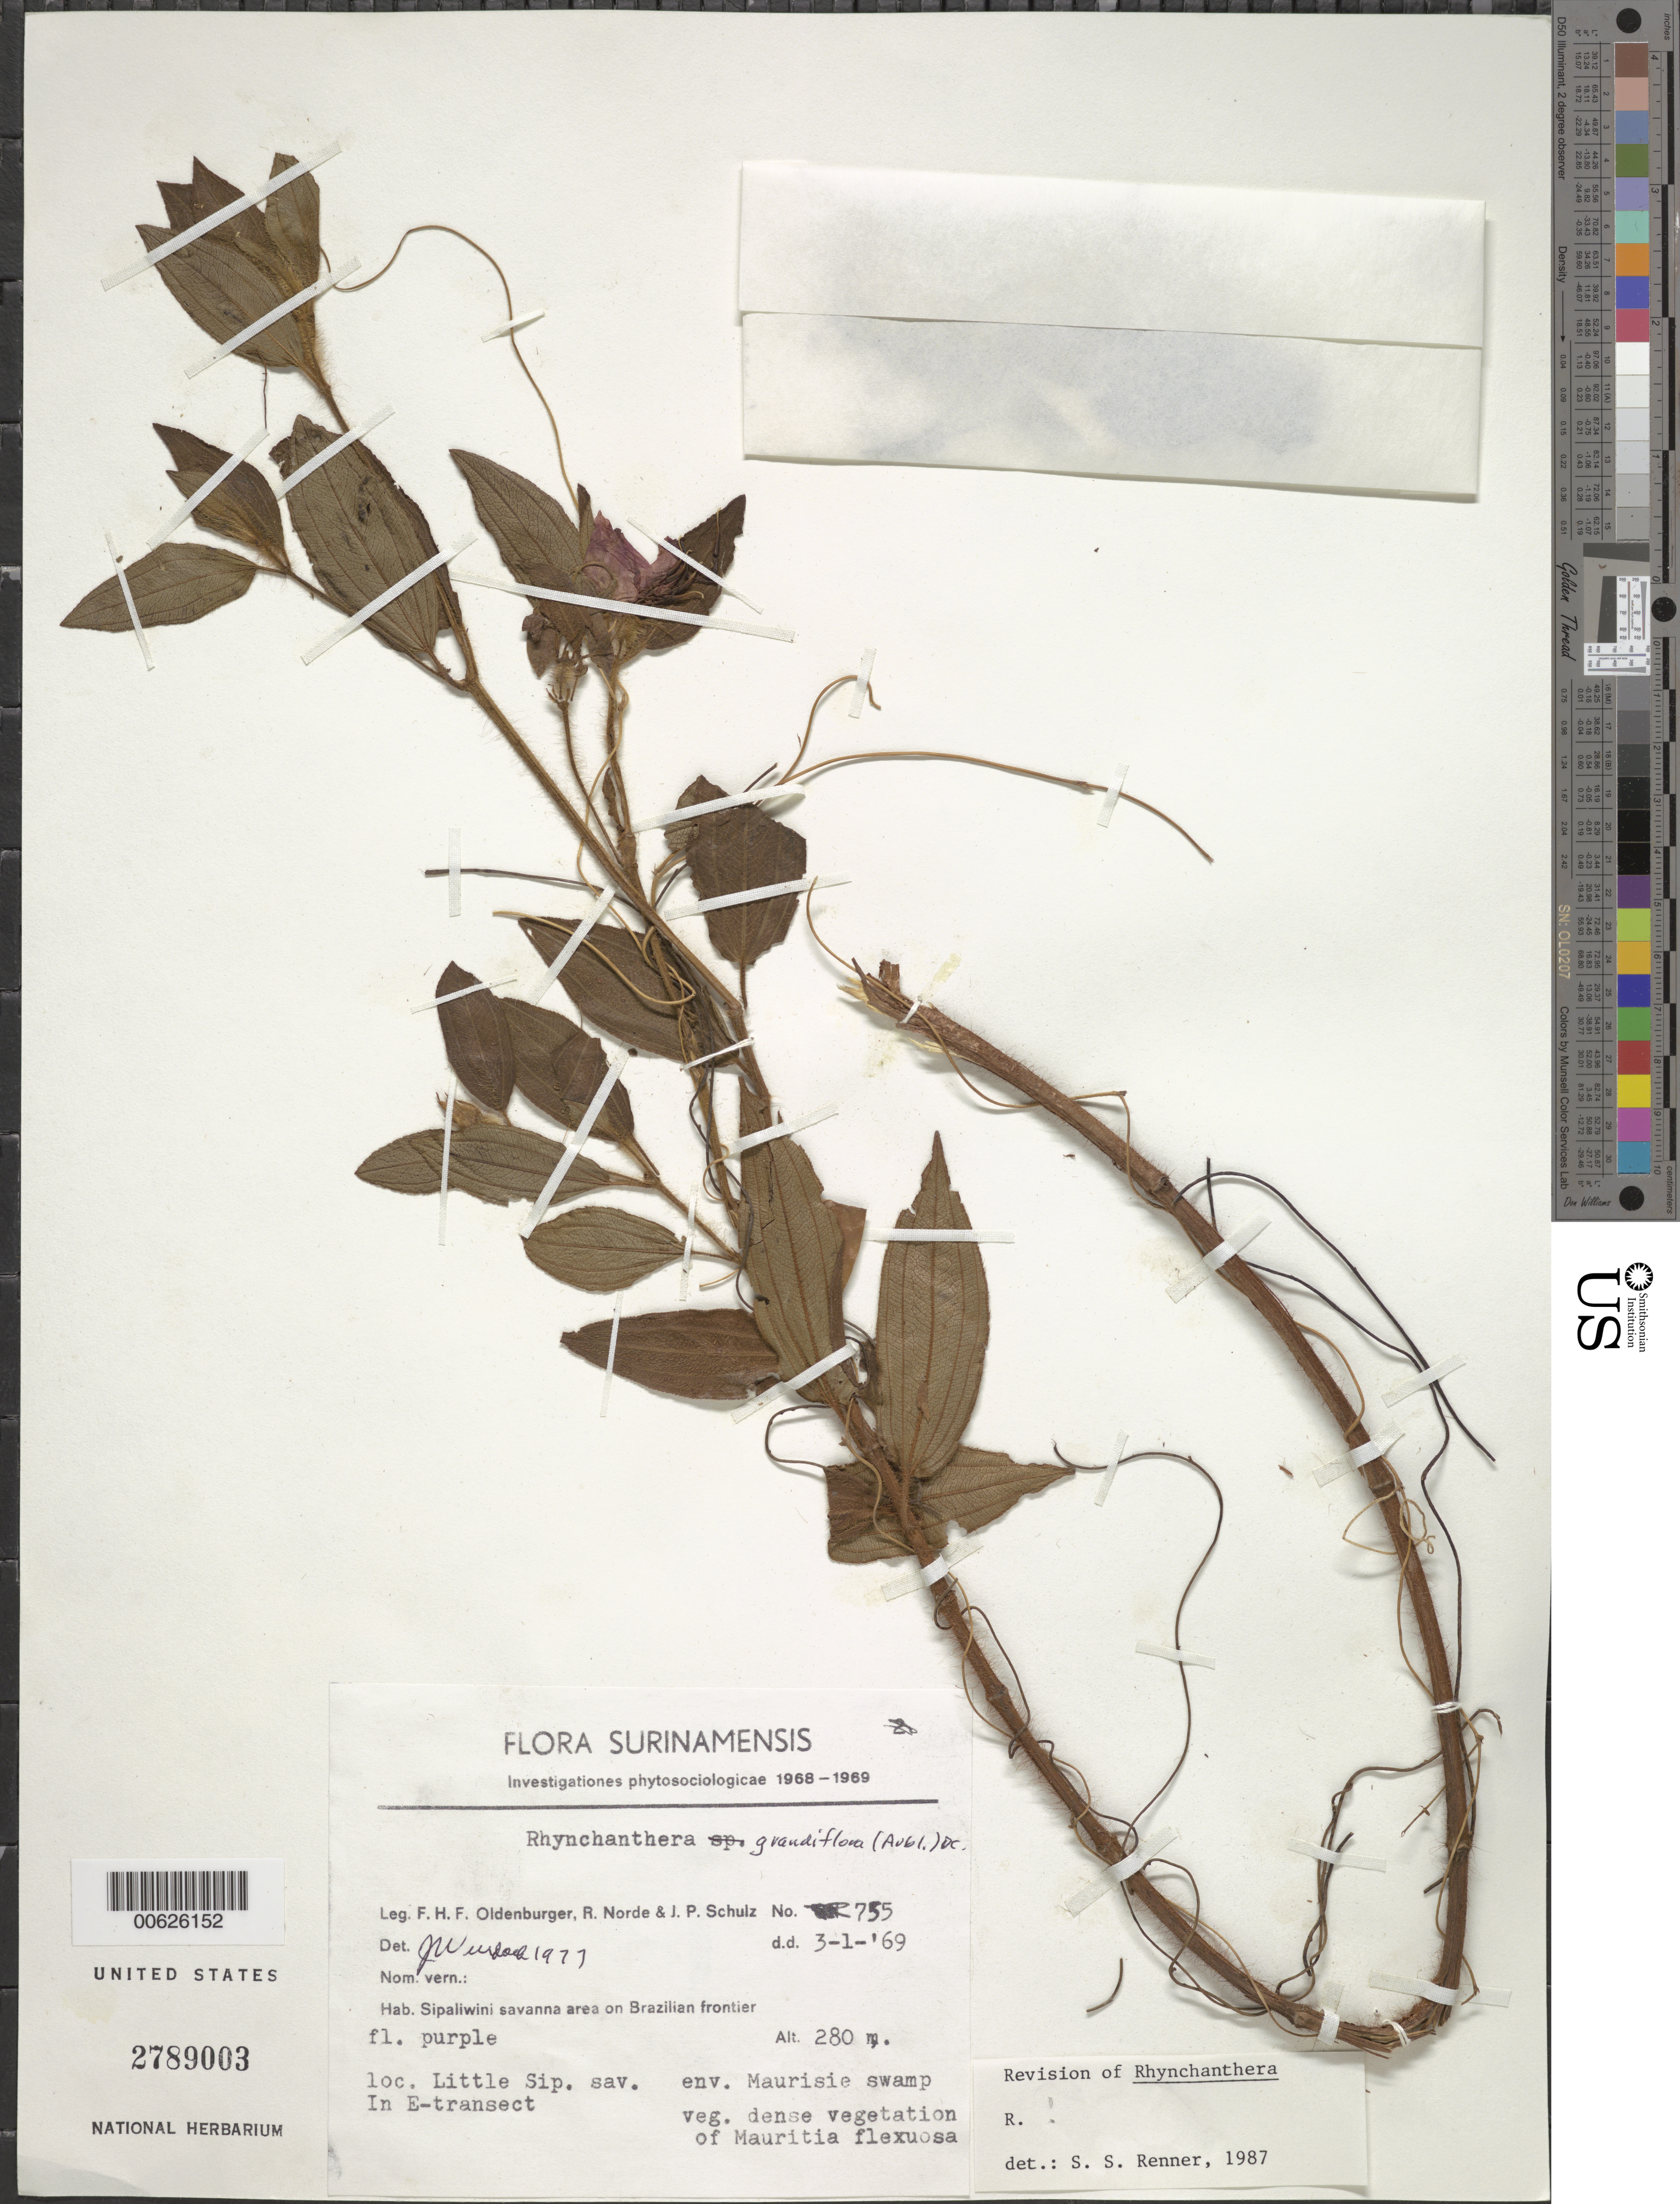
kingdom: Plantae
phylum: Tracheophyta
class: Magnoliopsida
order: Myrtales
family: Melastomataceae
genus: Rhynchanthera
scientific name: Rhynchanthera grandiflora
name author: (Aubl.) DC.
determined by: Renner, S. S.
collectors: F. Oldenburger, R. Norde & J. P. Schulz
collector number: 755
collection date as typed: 3-Jan-69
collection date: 1969-01-03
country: Suriname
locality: Sipaliwini Savanna, Brazilian frontier, Little Sipaliwini savanna, env. Maurisie swamp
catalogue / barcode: US 2789003